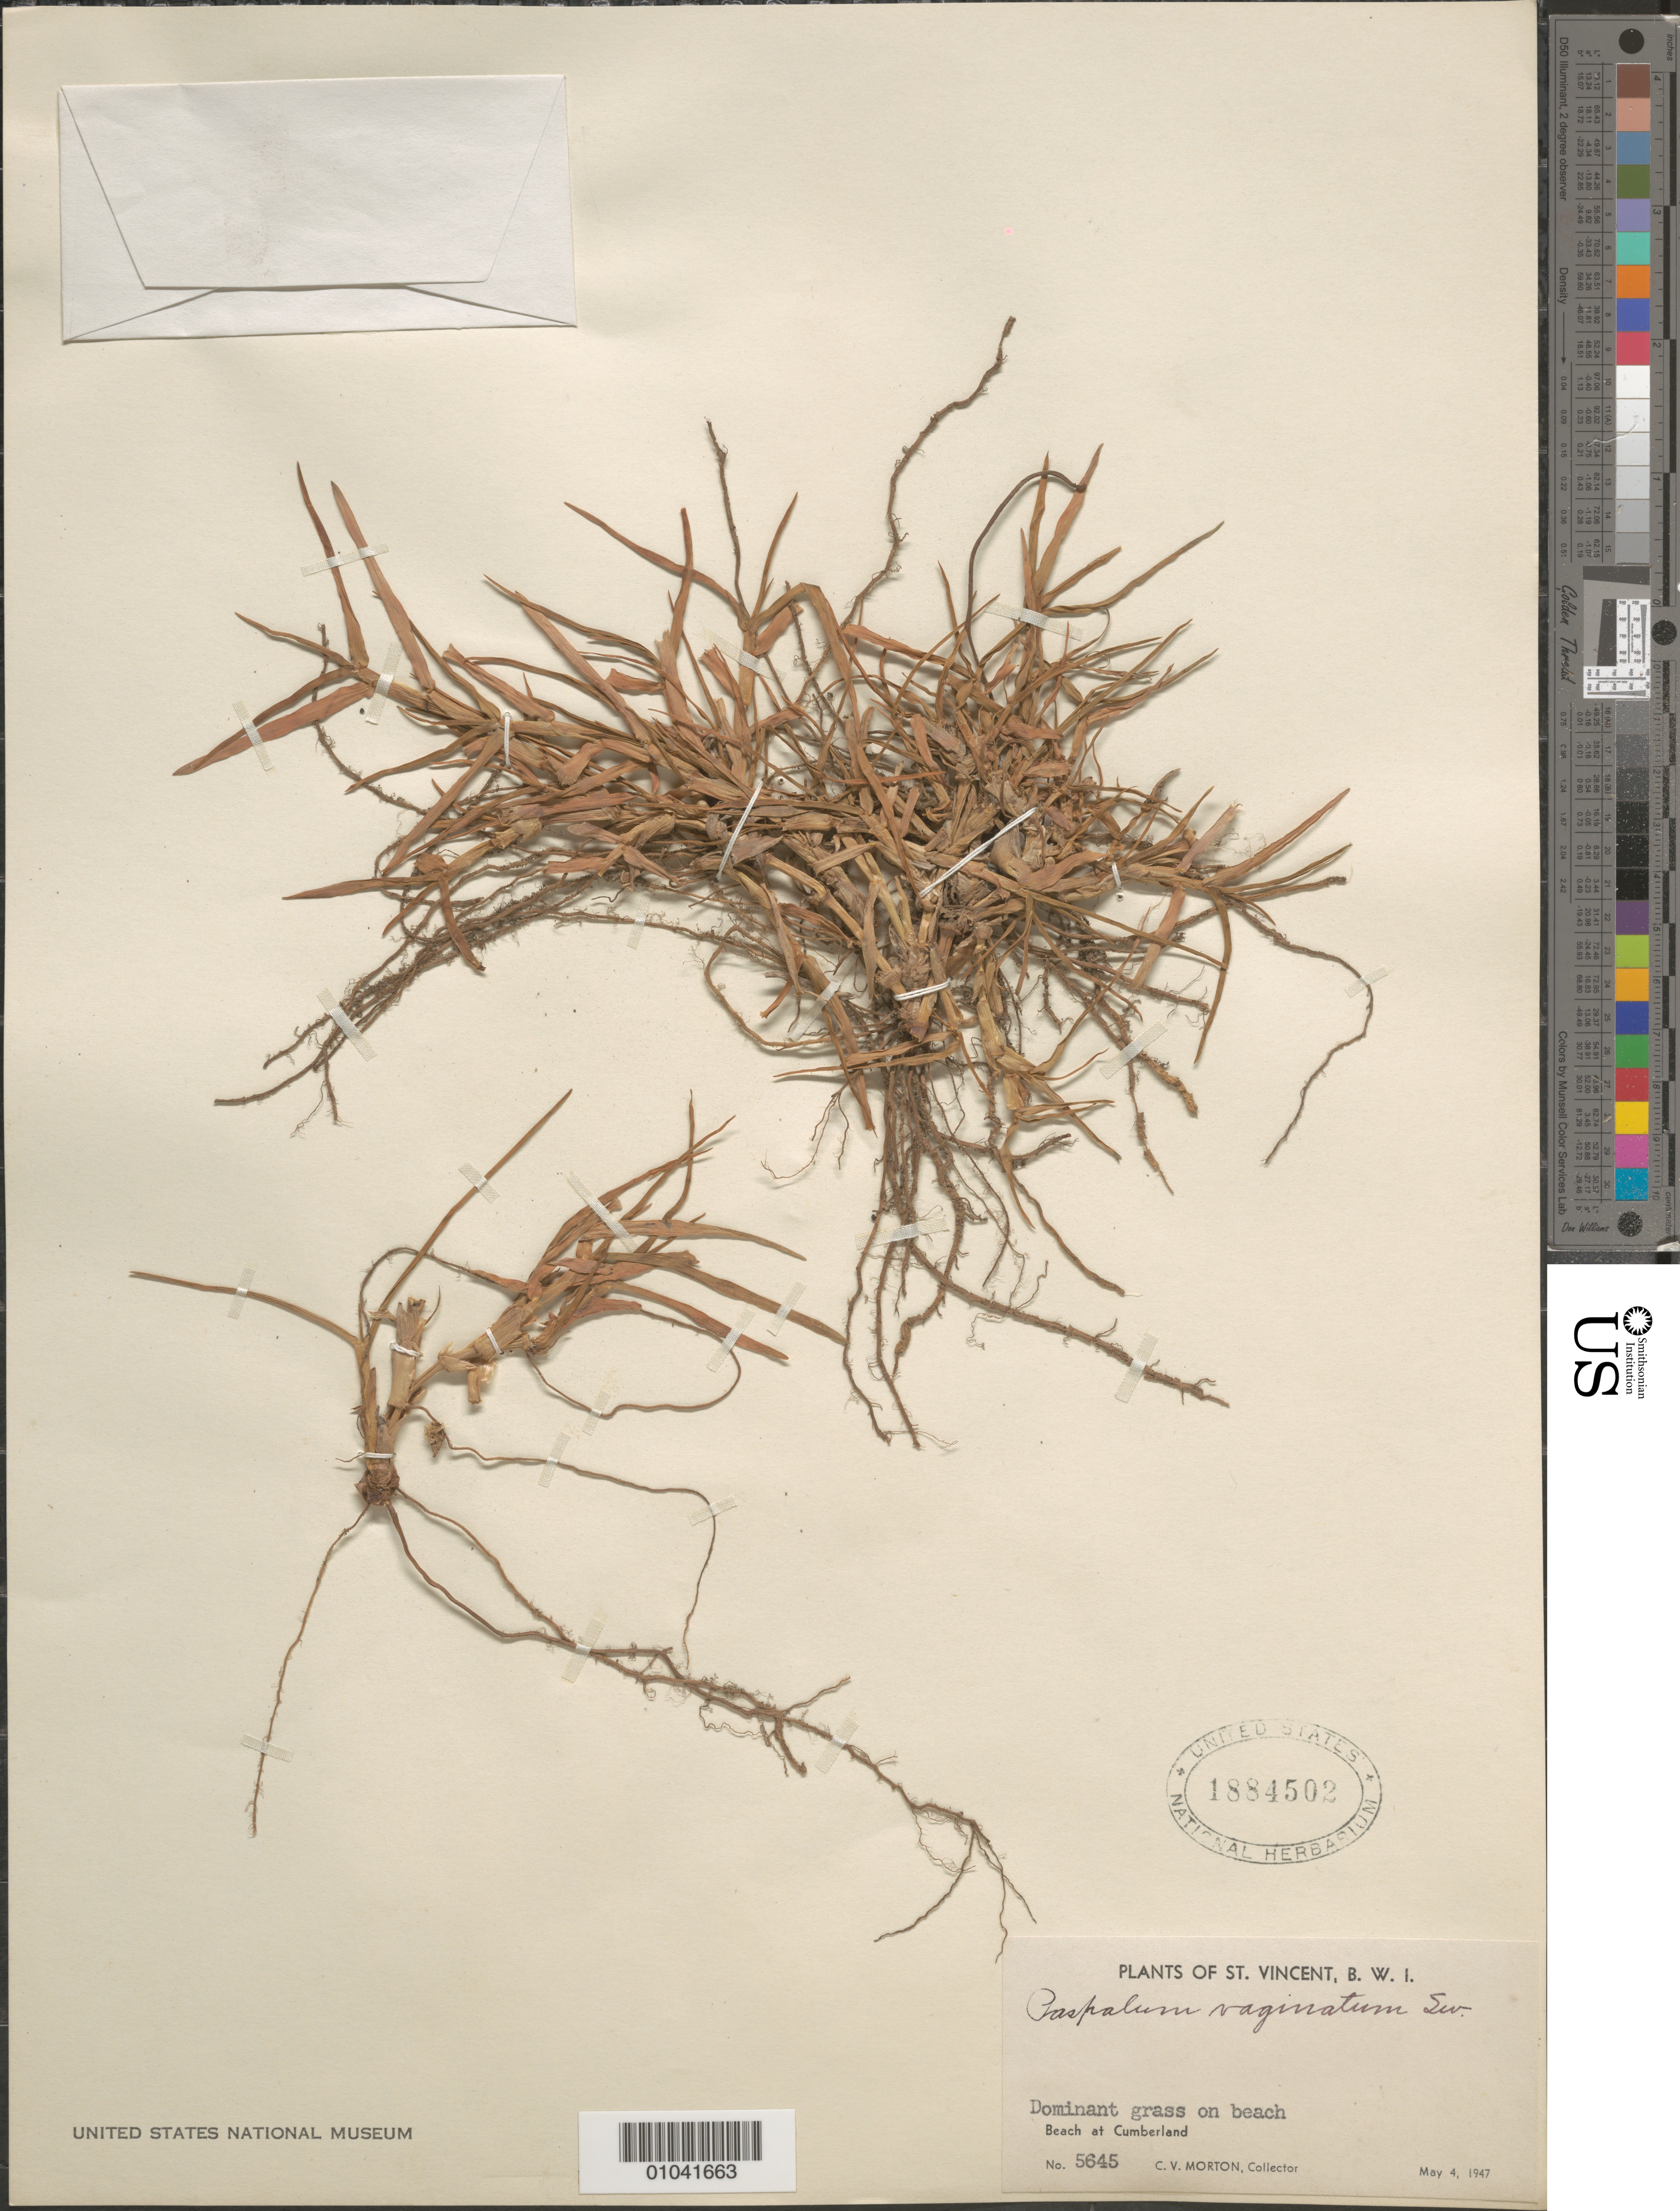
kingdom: Plantae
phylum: Tracheophyta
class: Liliopsida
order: Poales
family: Poaceae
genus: Paspalum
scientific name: Paspalum vaginatum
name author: Sw.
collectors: C. V. Morton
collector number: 5645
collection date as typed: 04 May 1947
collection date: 1947-05-04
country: St. Vincent - Grenadines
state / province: Saint Patrick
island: St. Vincent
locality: Beach at Cumberland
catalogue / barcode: US 1884502